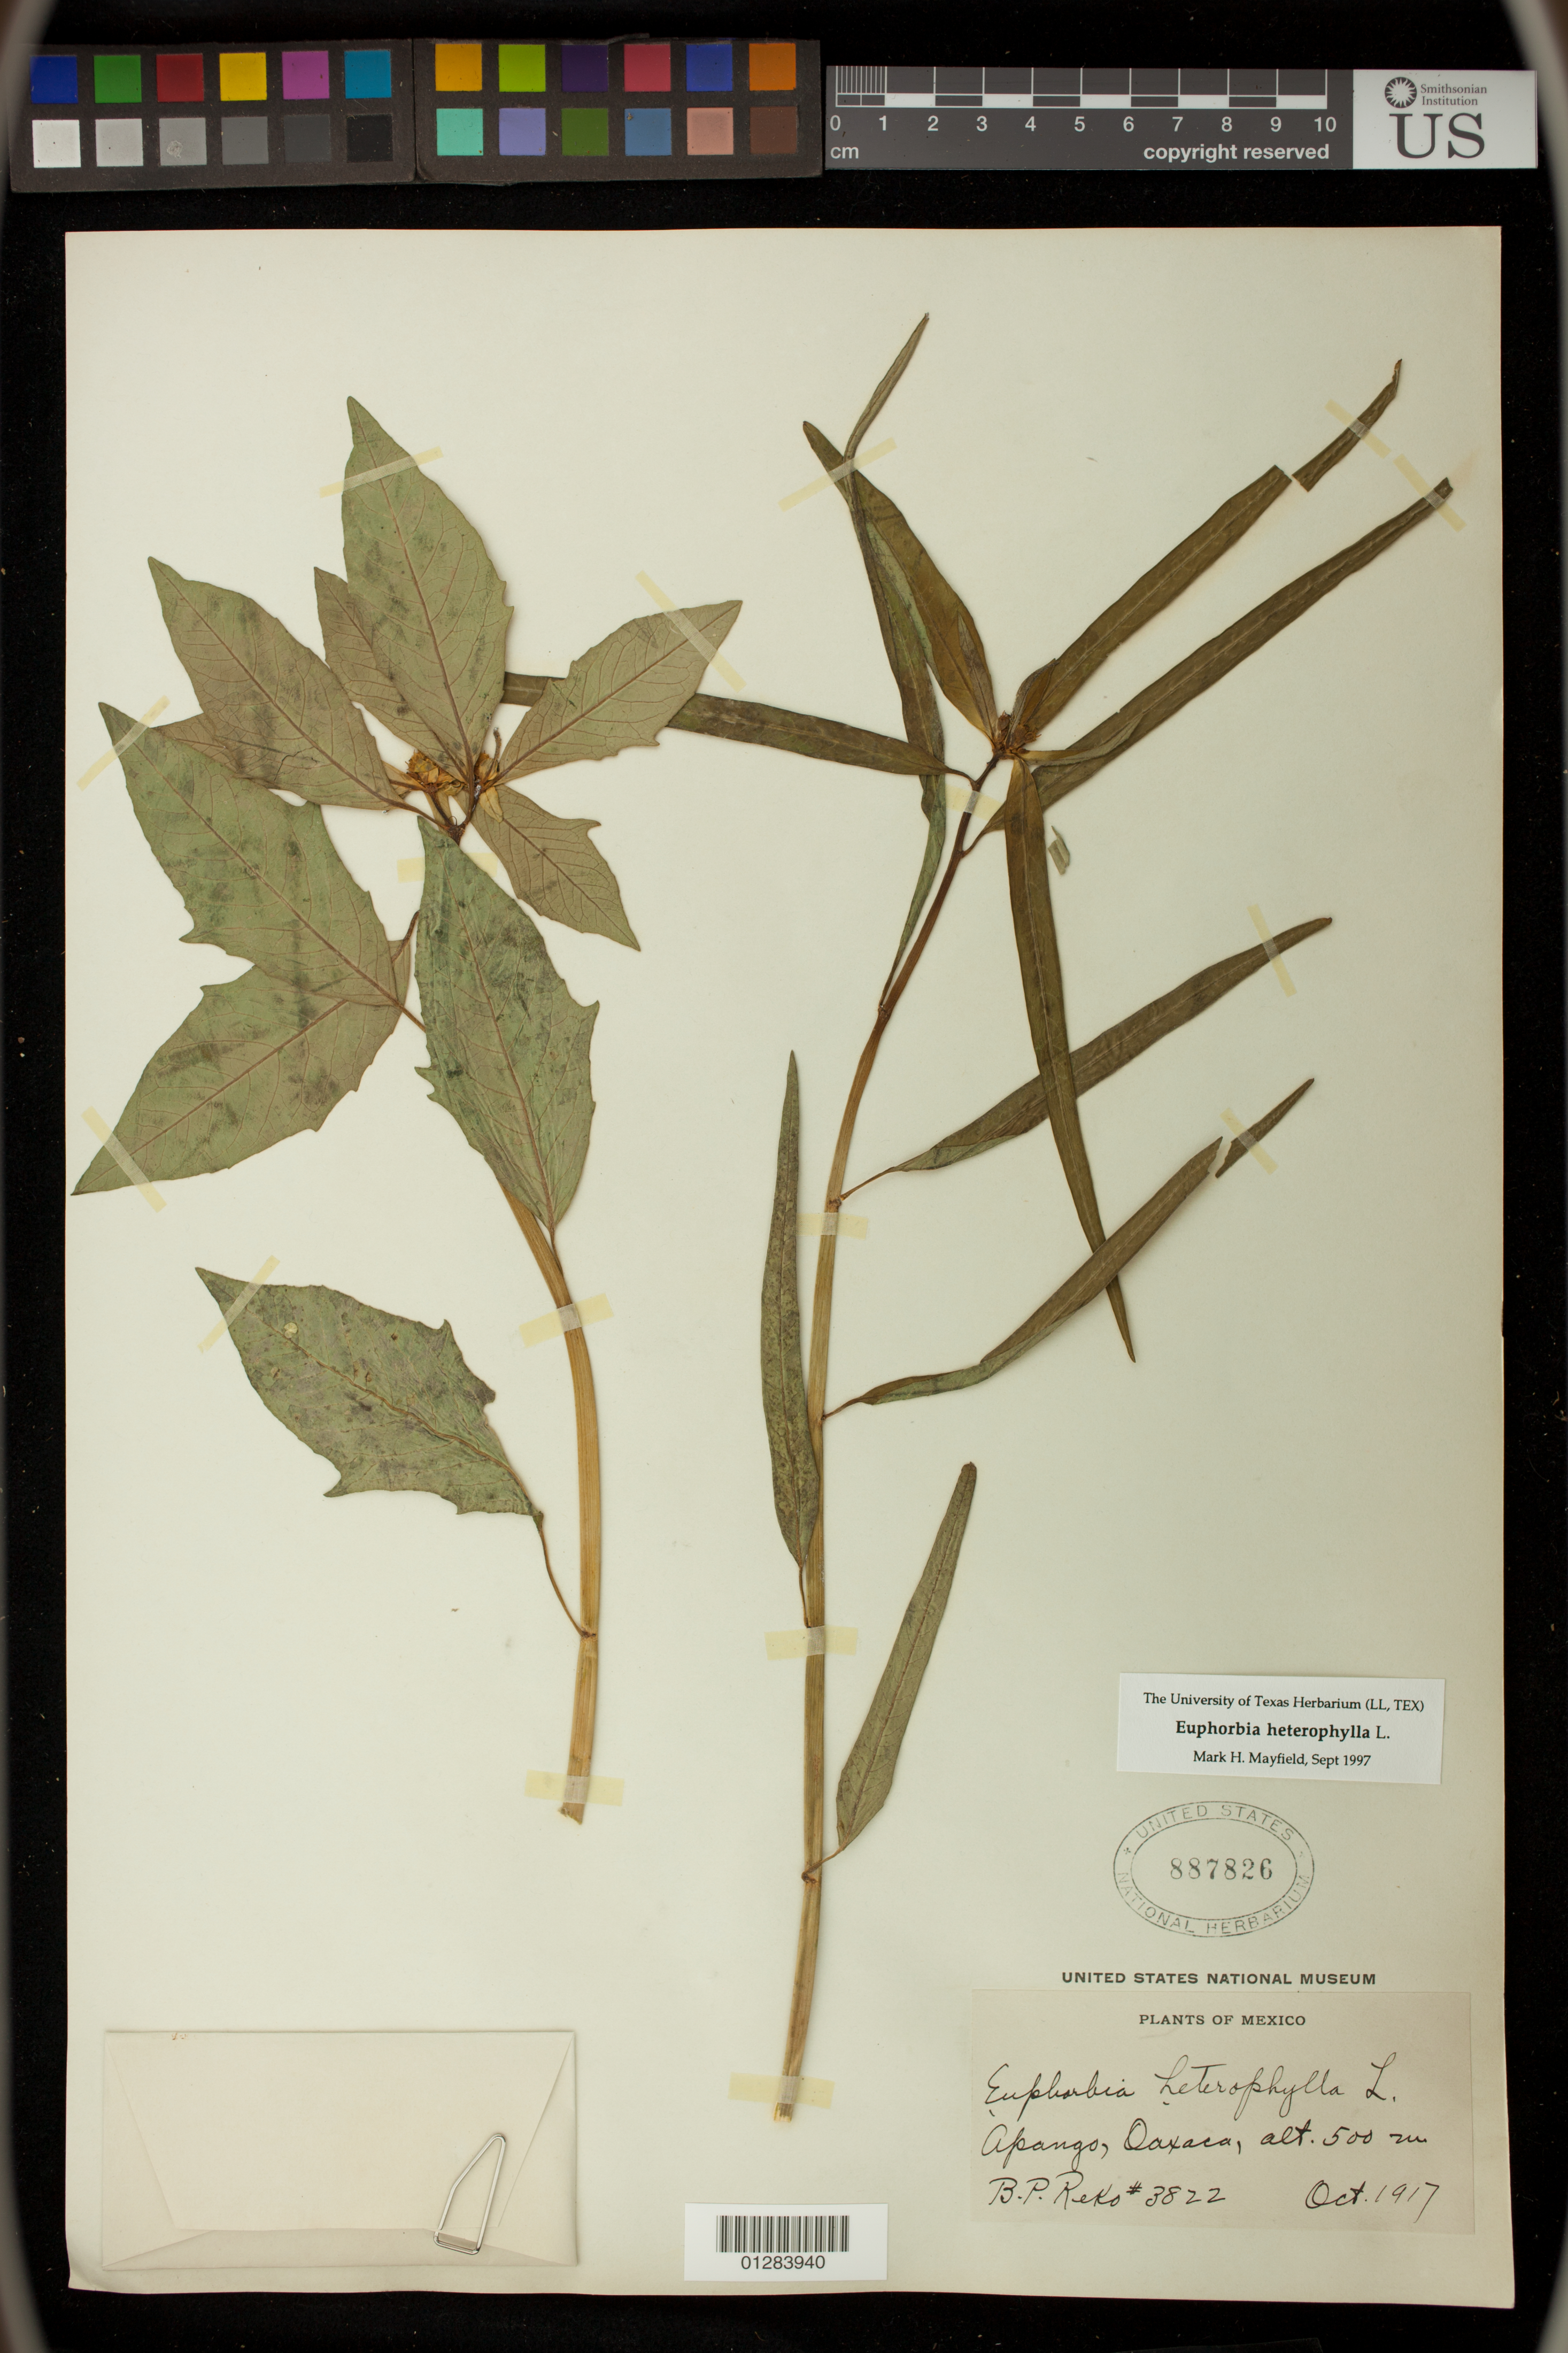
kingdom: Plantae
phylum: Tracheophyta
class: Magnoliopsida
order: Malpighiales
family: Euphorbiaceae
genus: Euphorbia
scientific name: Euphorbia heterophylla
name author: L.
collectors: B. P. Reko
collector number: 3822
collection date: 1917-10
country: Mexico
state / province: Oaxaca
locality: Apango, Oaxaca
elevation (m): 500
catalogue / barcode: US 887826